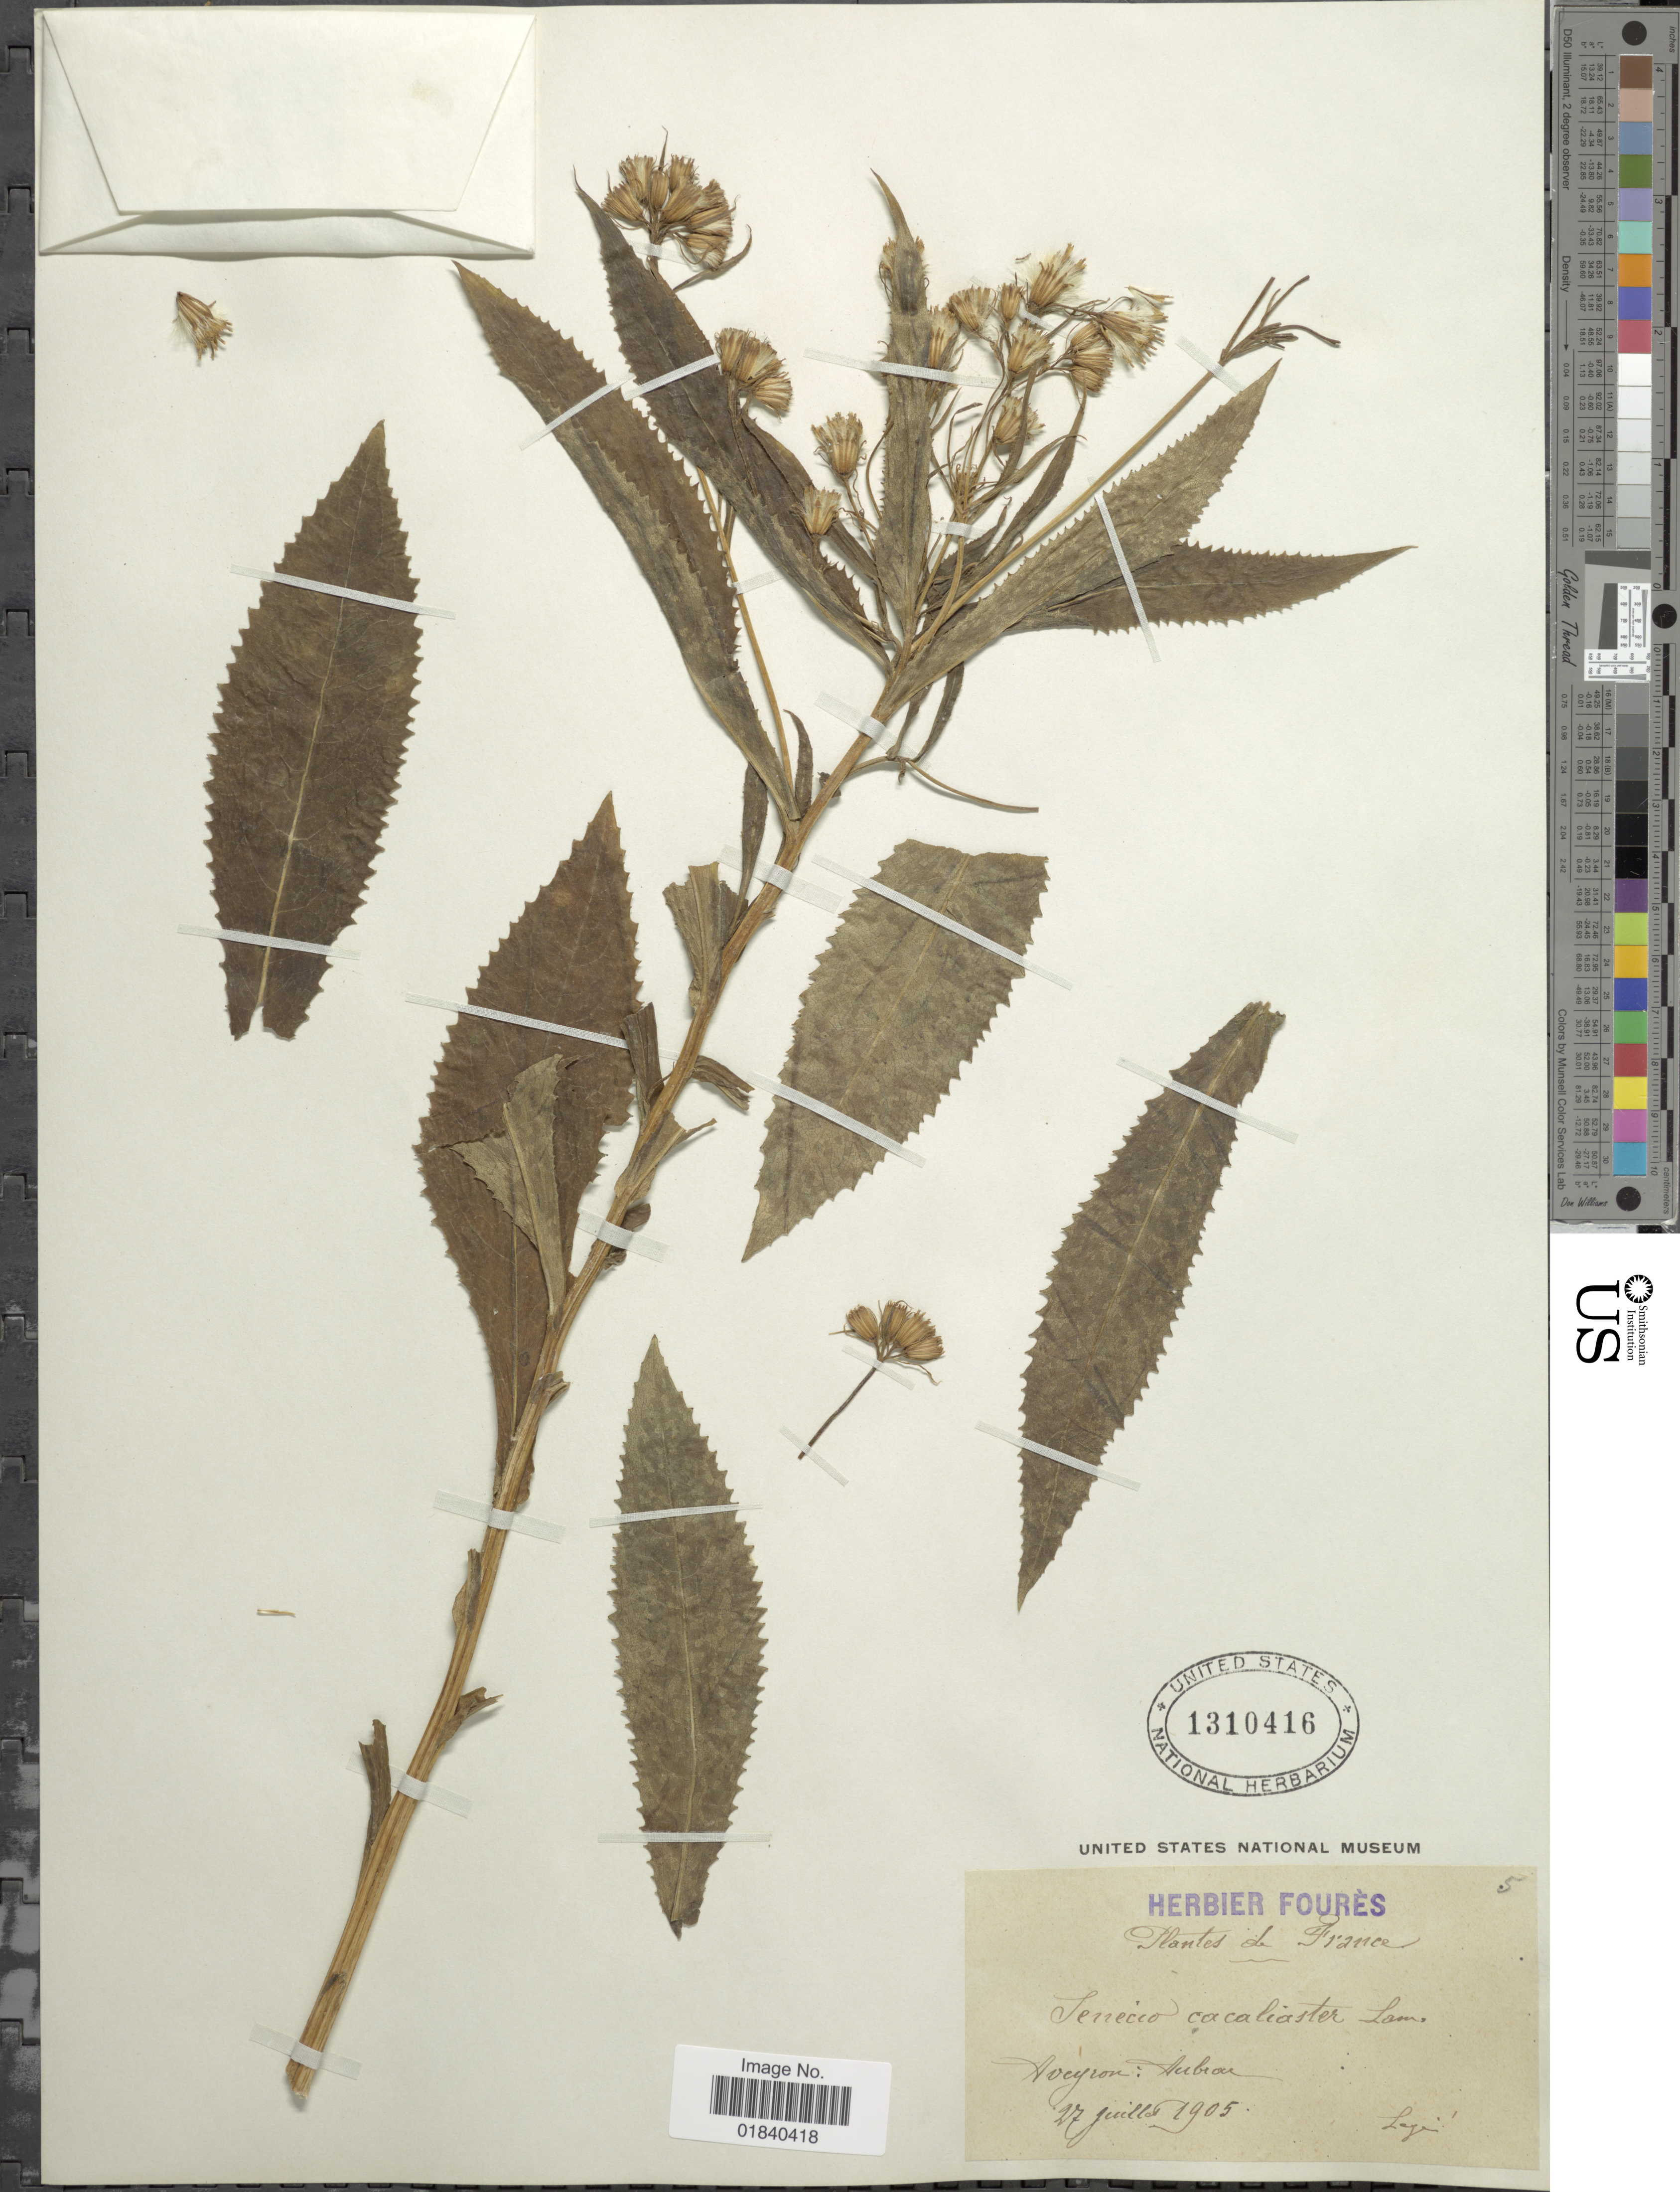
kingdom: Plantae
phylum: Tracheophyta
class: Magnoliopsida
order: Asterales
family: Asteraceae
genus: Senecio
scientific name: Senecio cacaliaster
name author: Lam.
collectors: ex herb. Foures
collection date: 1905-07-27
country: France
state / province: Occitanie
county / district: Aveyron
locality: Aveyron: Aubron. [interpreted]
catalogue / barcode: US 1310416